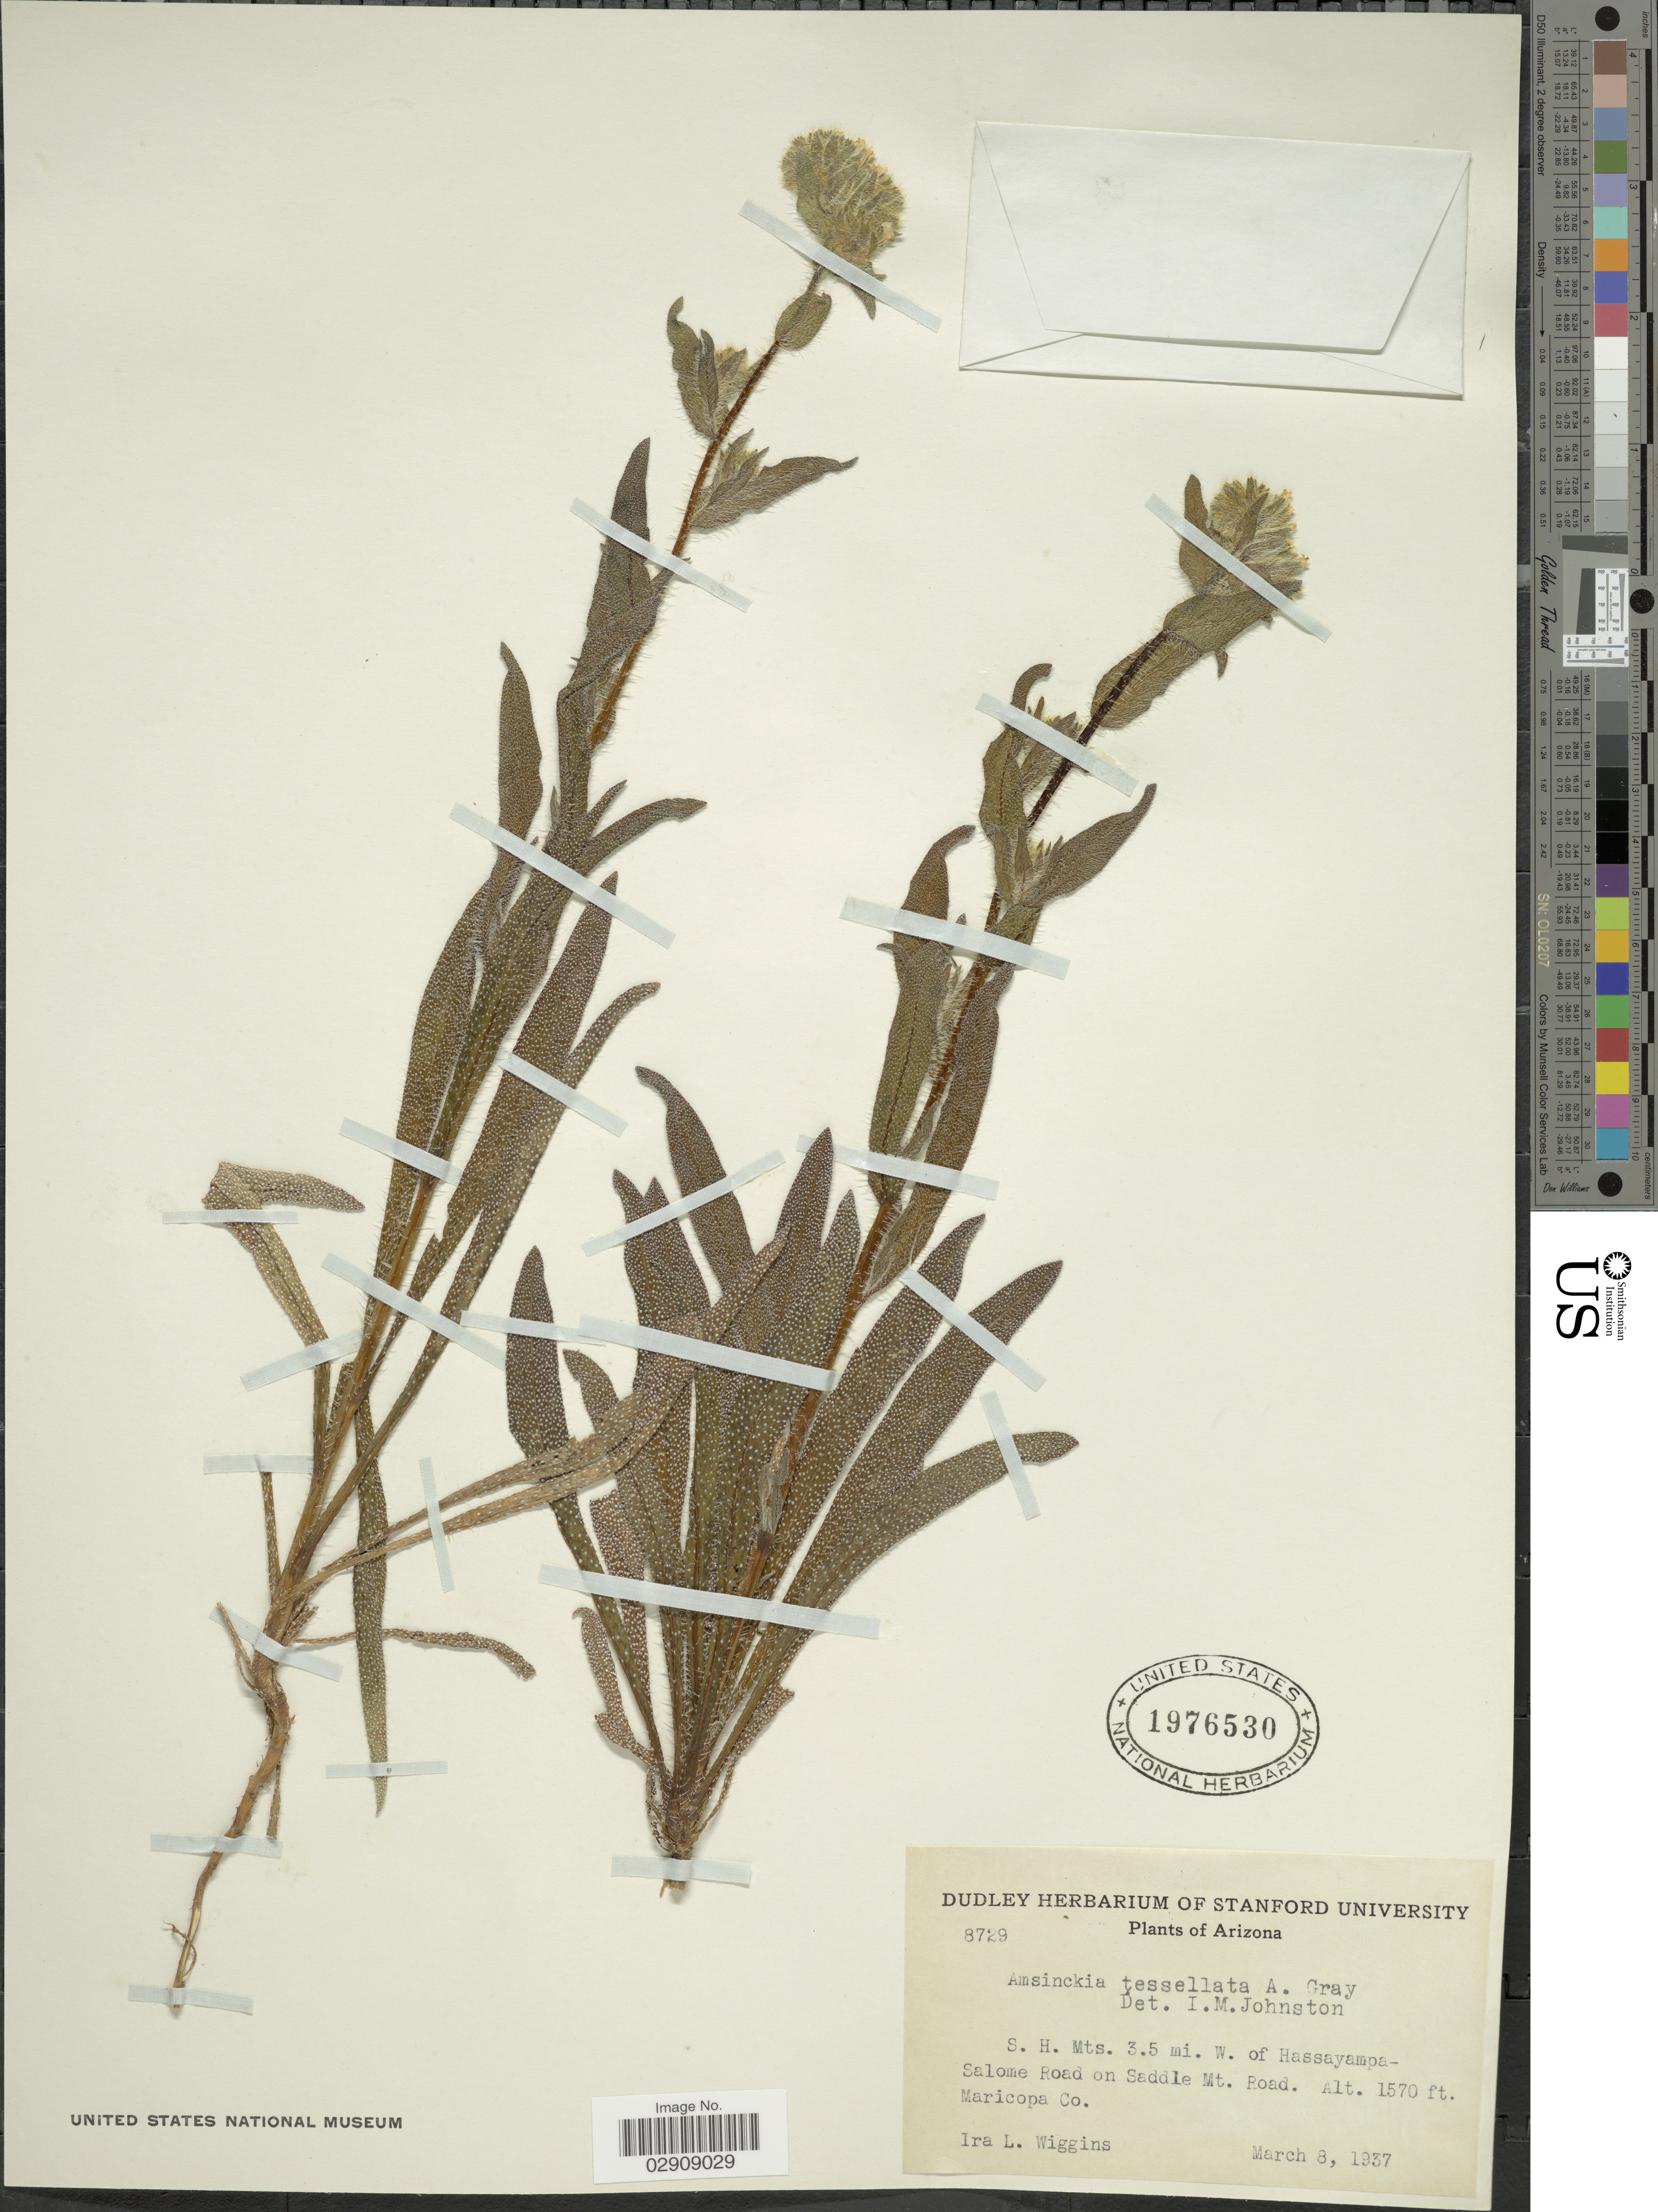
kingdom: Plantae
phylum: Tracheophyta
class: Magnoliopsida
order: Boraginales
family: Boraginaceae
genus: Amsinckia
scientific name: Amsinckia douglasiana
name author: A. DC.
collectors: I. L. Wiggins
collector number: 8729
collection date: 1937-03-08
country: United States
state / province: Arizona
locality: S. H. Mts. 3.5 mi. W. of Hassayampa-Salome Road on Saddle Mt. Road. Maricopa Co. Arizona.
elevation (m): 479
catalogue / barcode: US 1976530